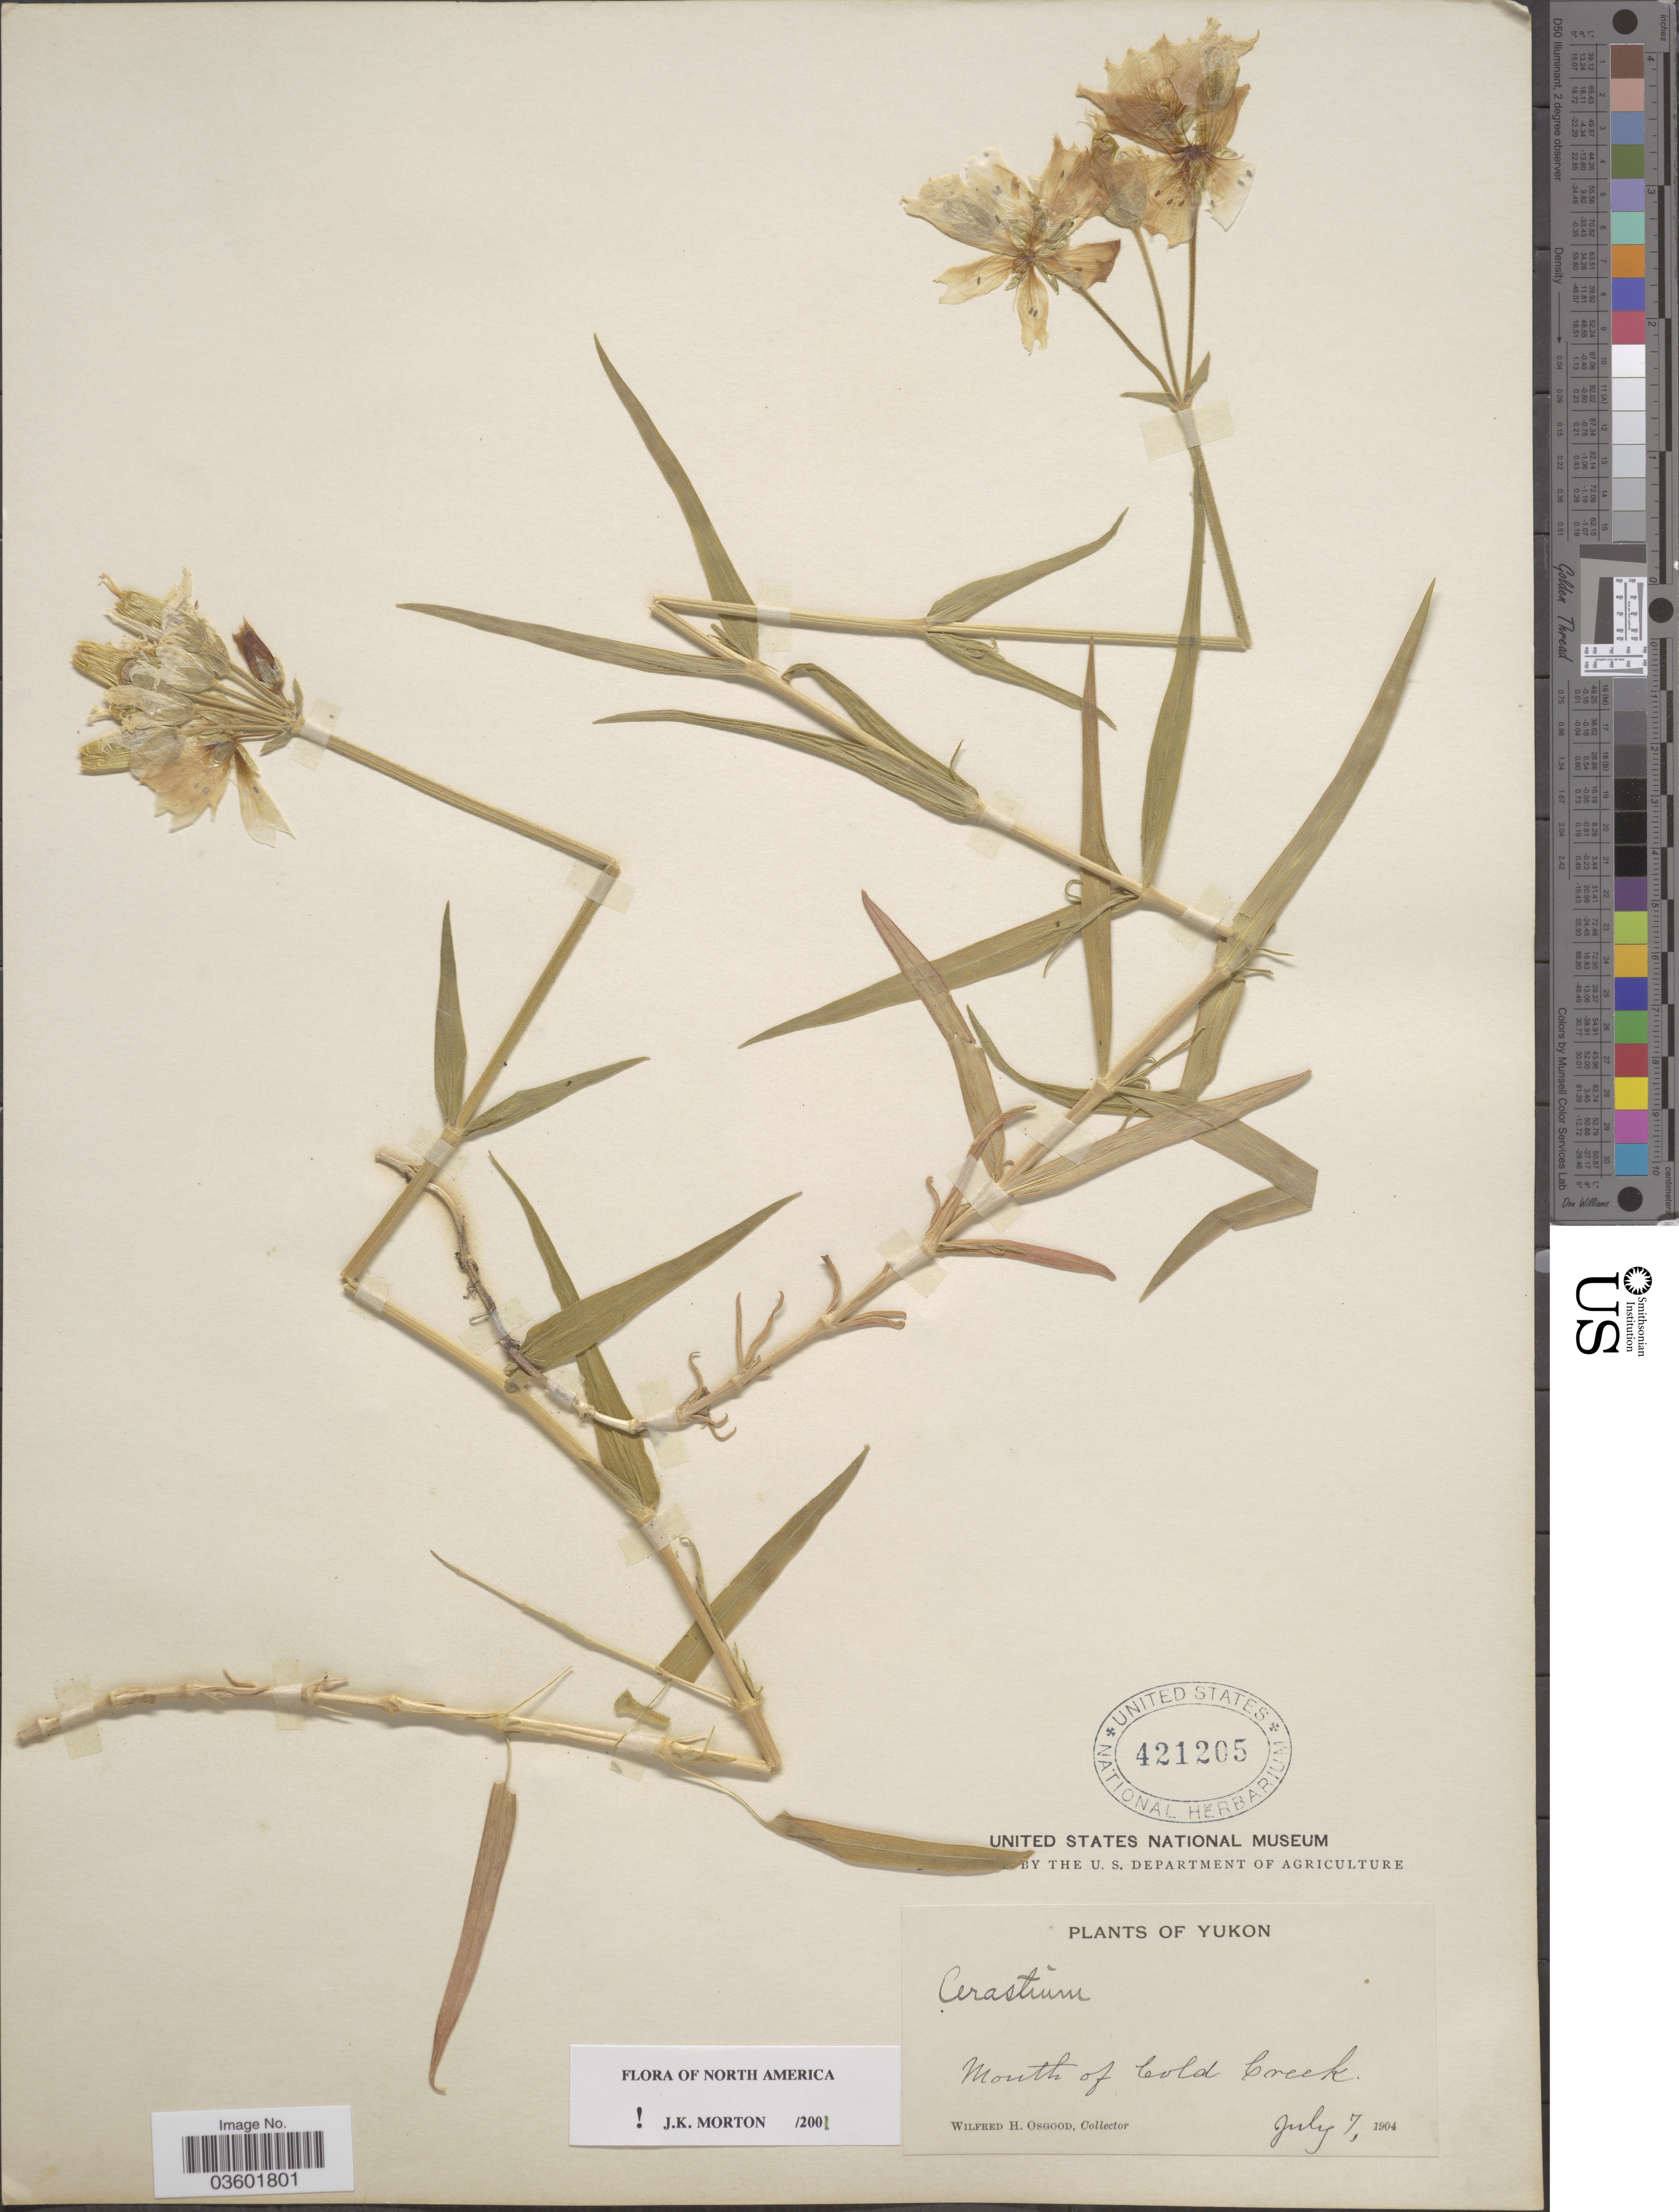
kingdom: Plantae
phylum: Tracheophyta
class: Magnoliopsida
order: Caryophyllales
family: Caryophyllaceae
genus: Cerastium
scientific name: Cerastium maximum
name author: L.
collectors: W. Osgood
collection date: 1904-07-07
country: Canada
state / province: Yukon Territory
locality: Mouth of Cold Creek.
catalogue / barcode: US 421205